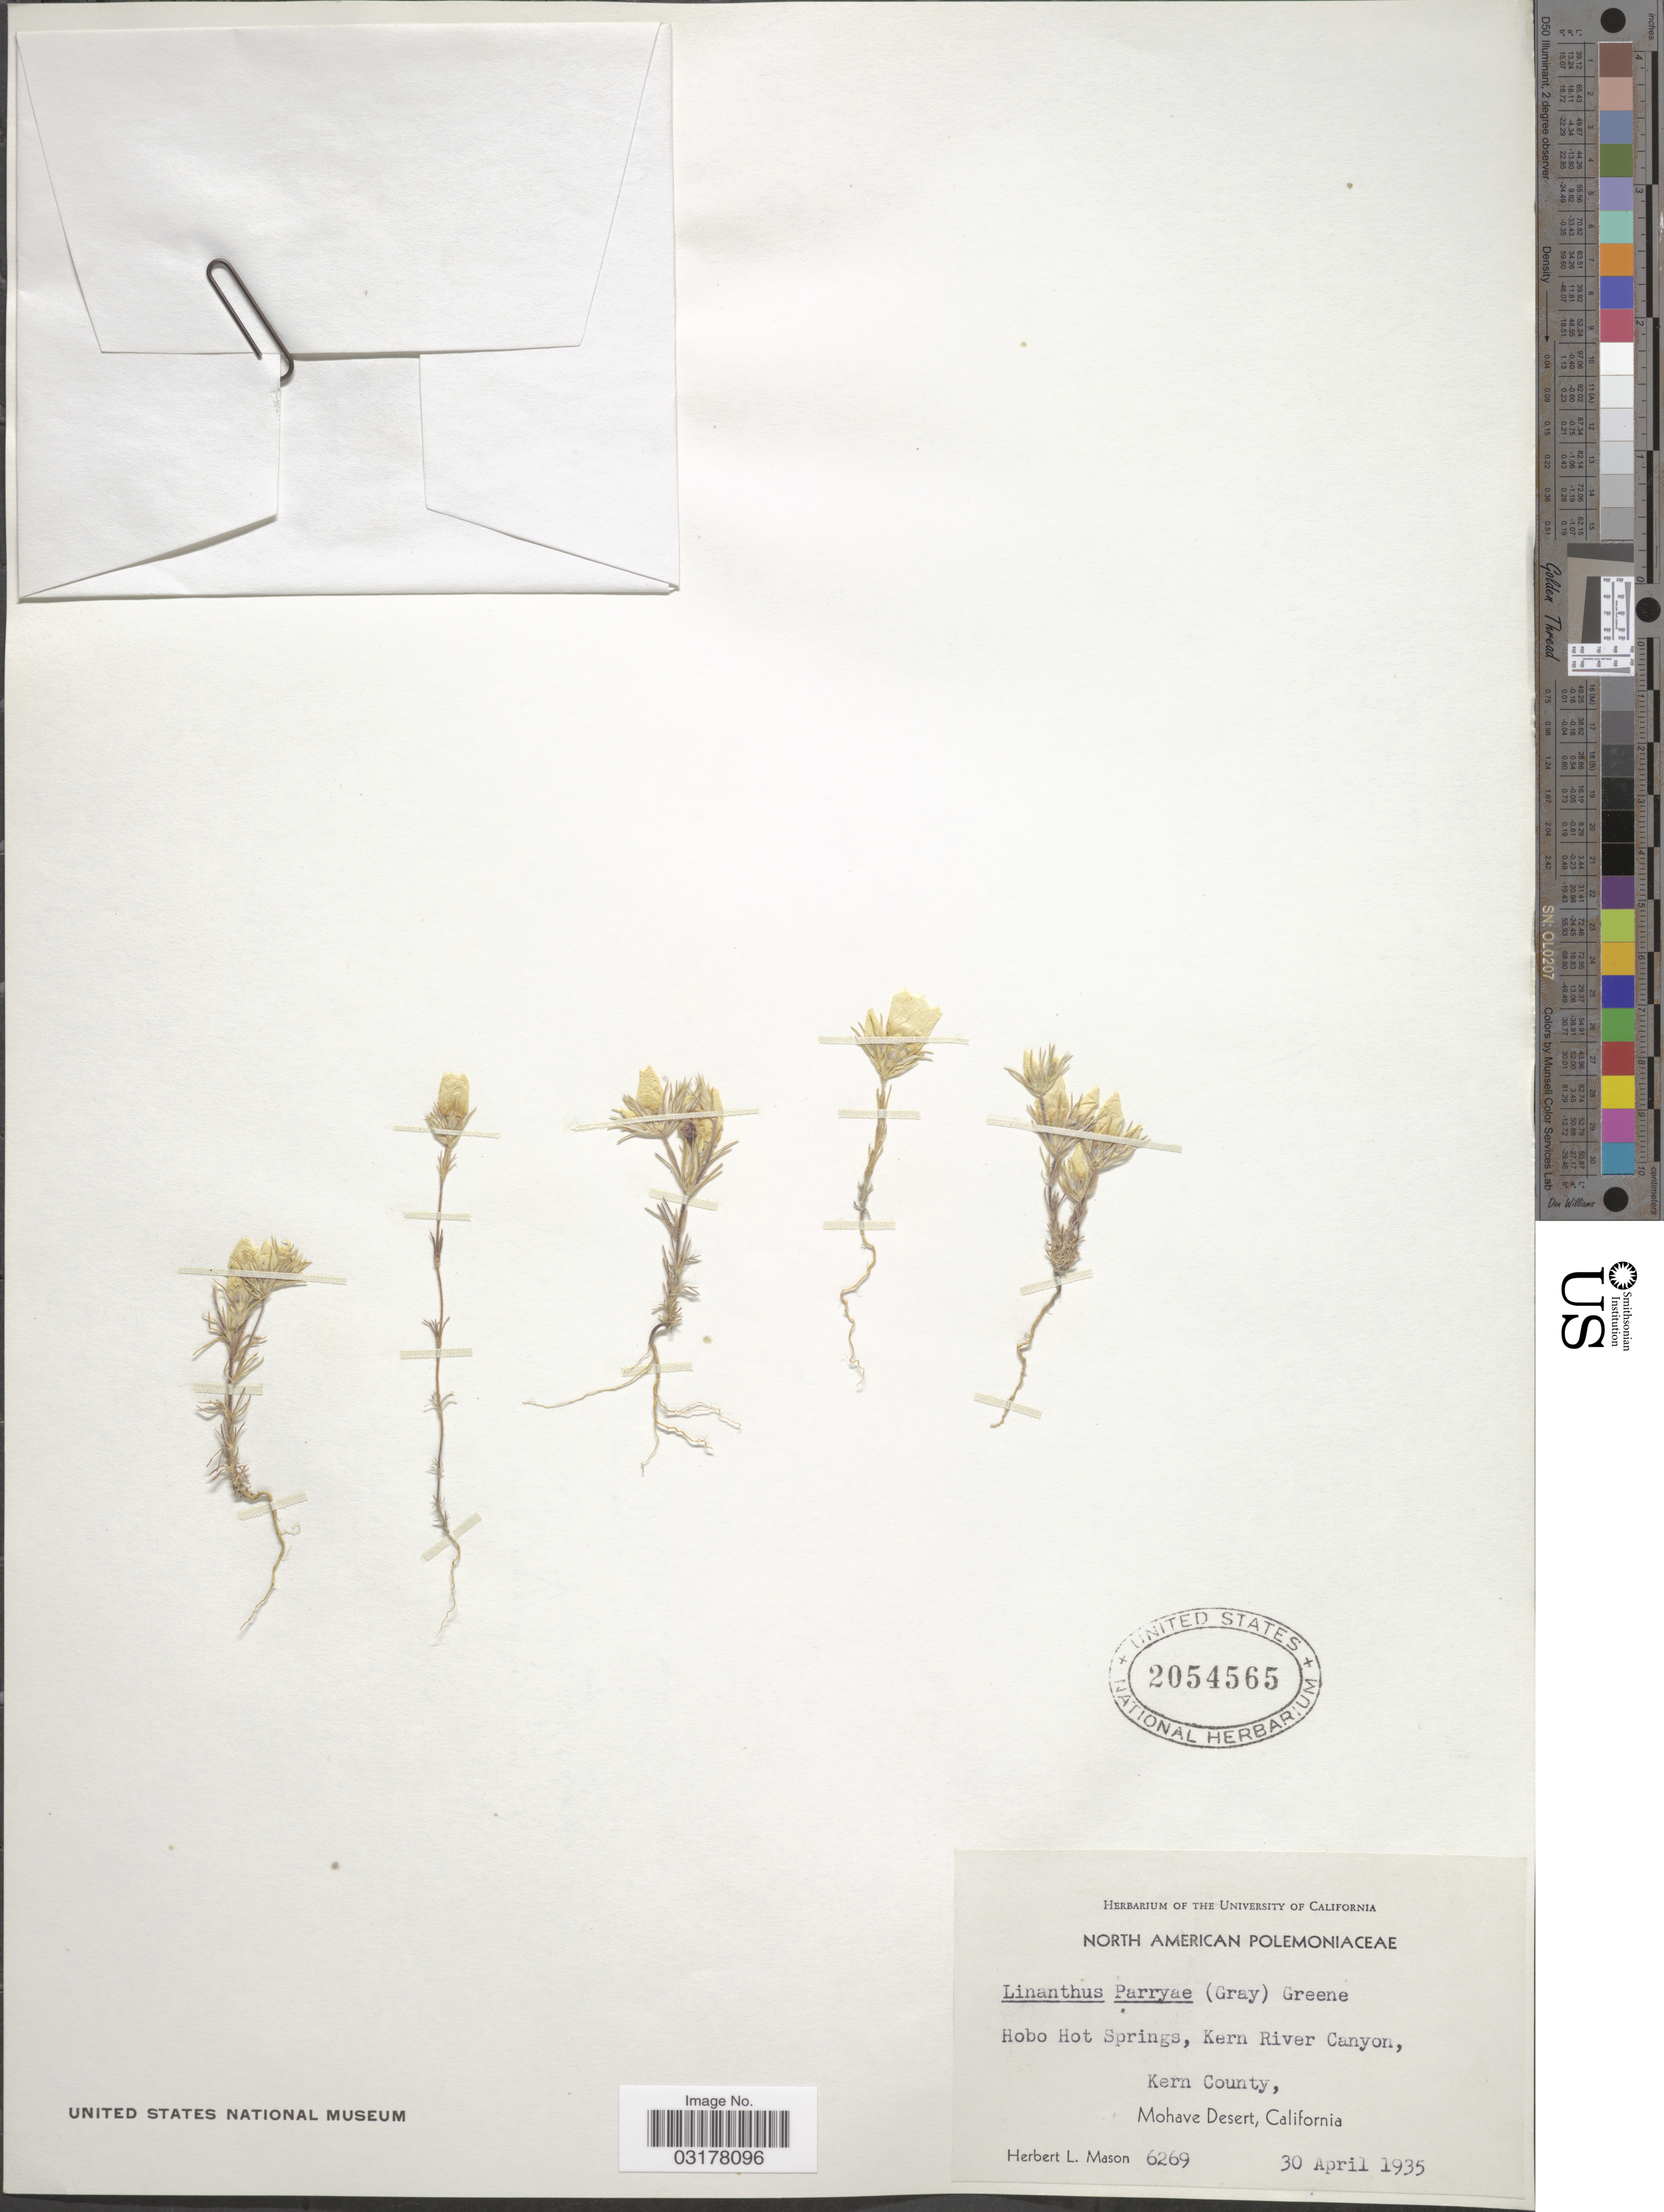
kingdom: Plantae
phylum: Tracheophyta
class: Magnoliopsida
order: Ericales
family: Polemoniaceae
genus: Linanthus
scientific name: Linanthus parryae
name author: (A. Gray) Greene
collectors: H. L. Mason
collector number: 6269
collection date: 1935-04-30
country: United States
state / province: California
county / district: Kern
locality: Hobo Hot Springs, Kern River Canyon, Kern County, Mohave Desert.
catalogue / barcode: US 2054565